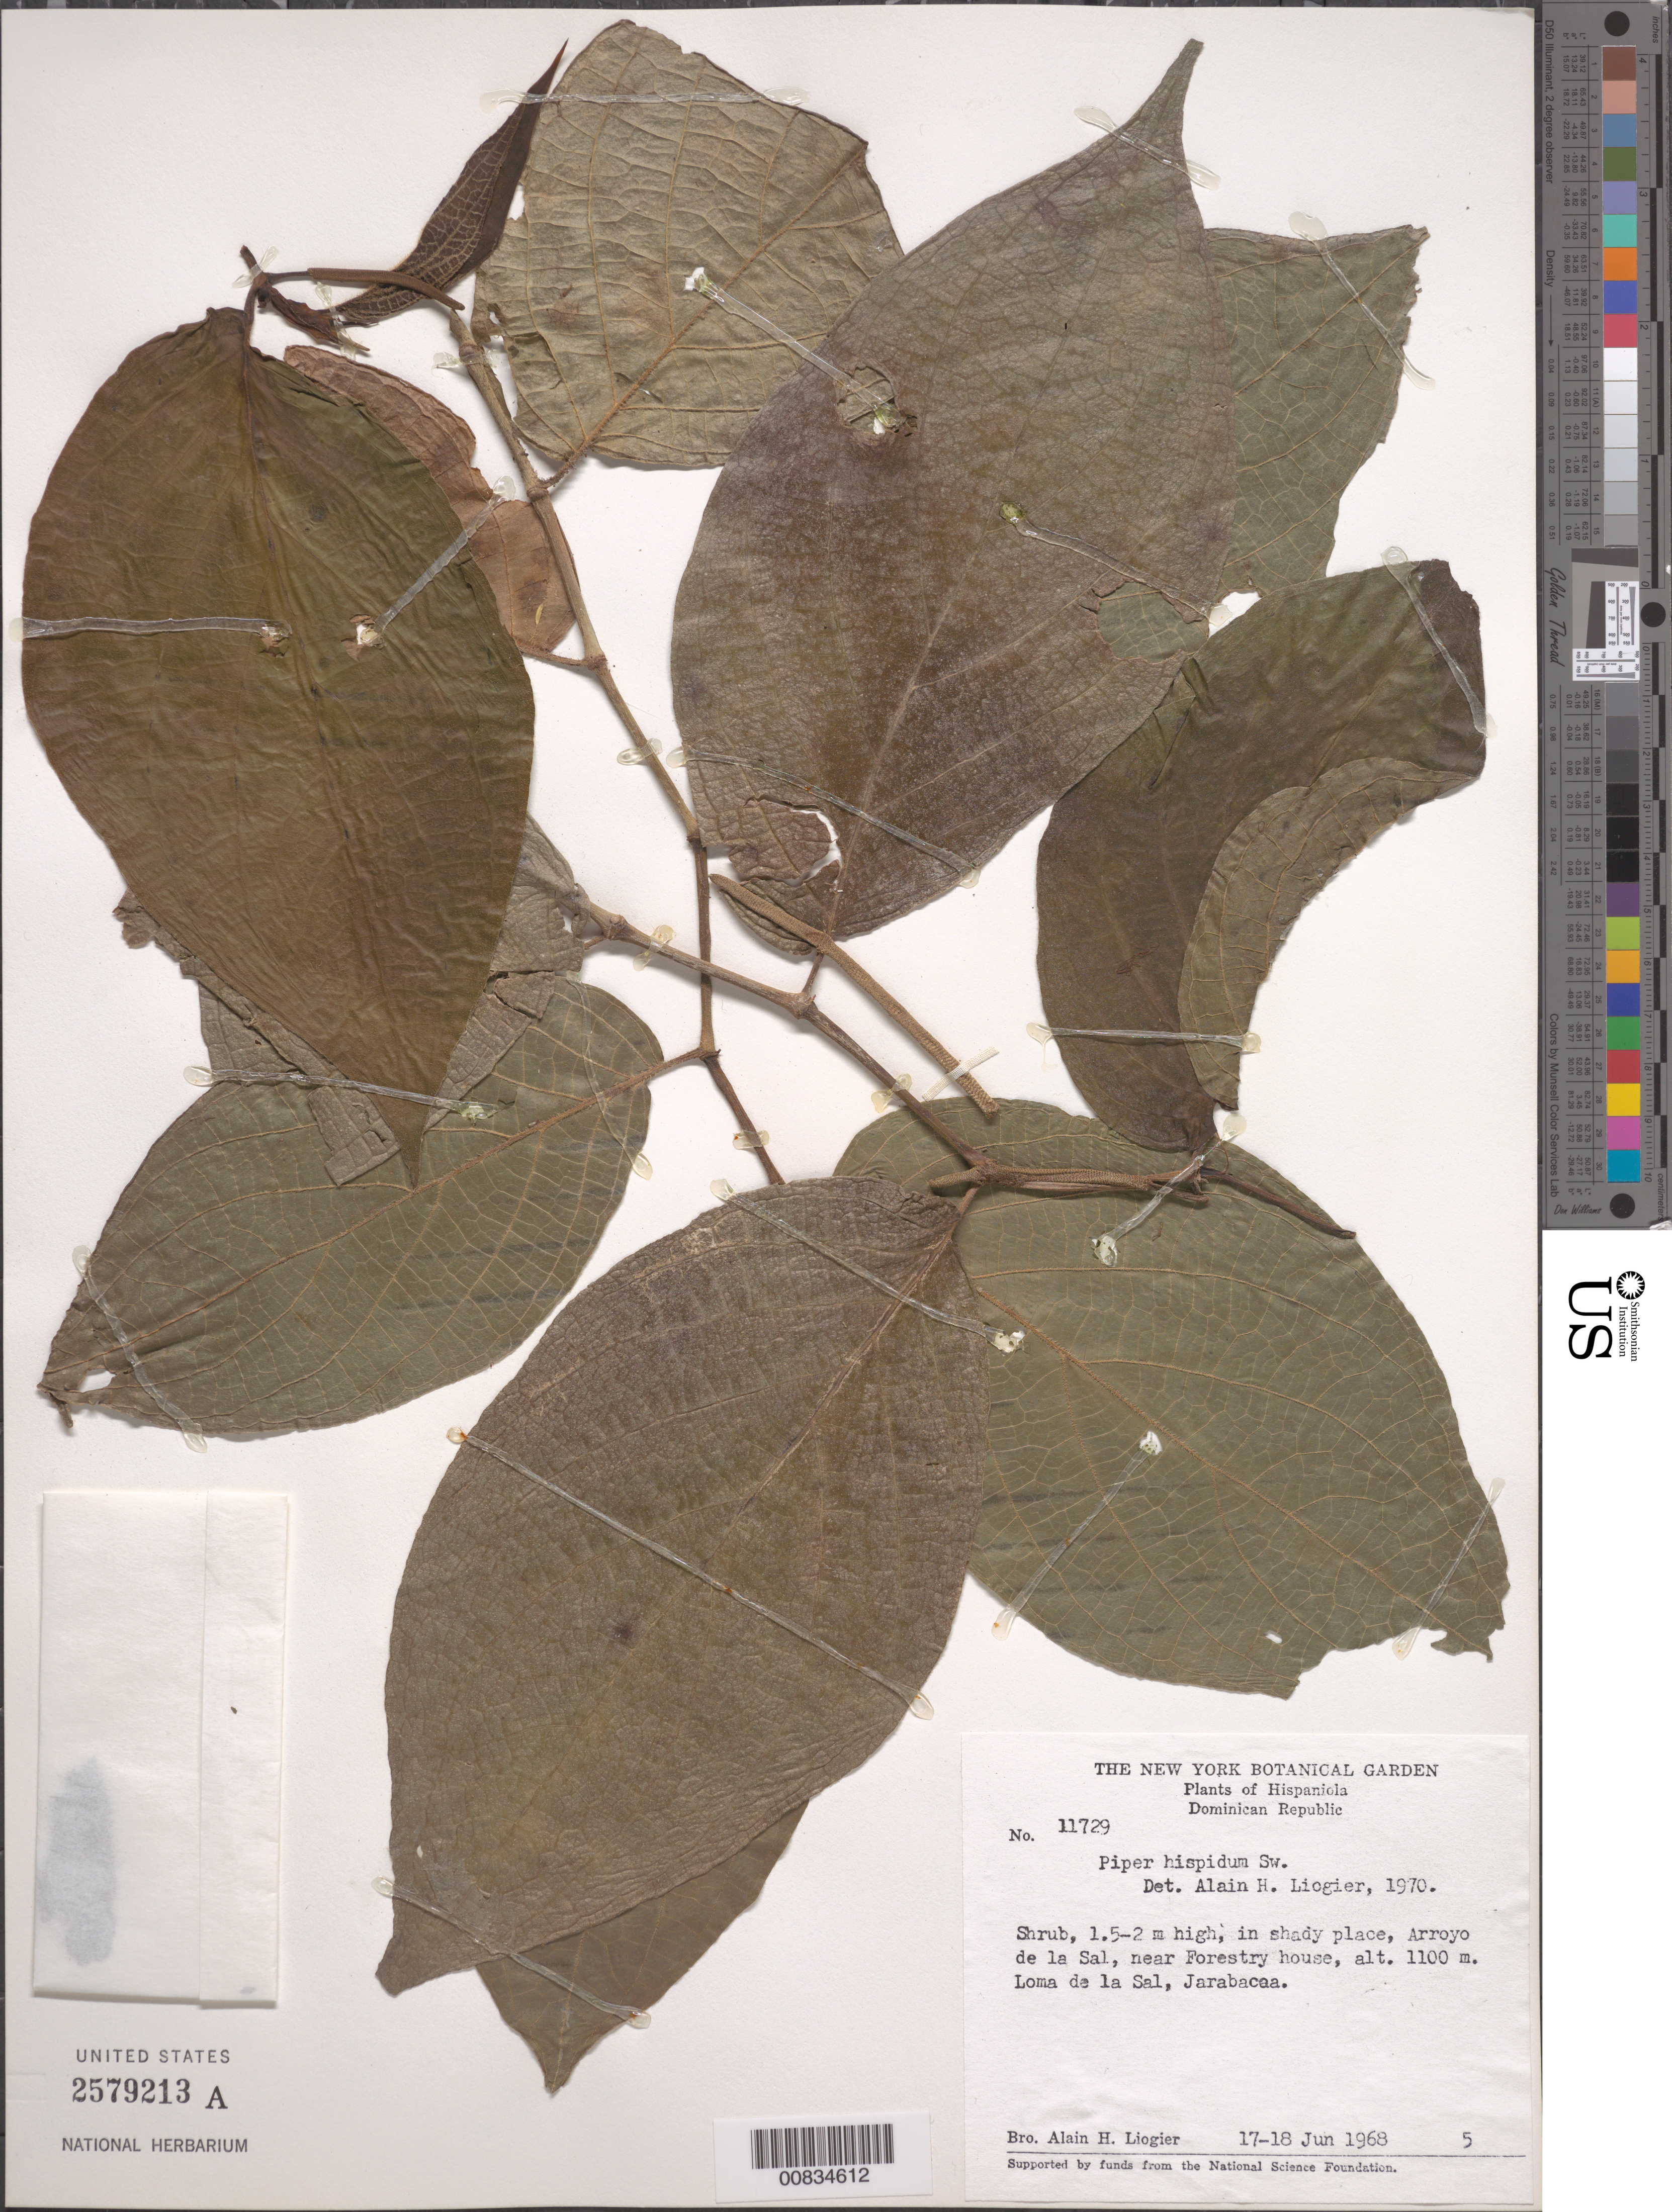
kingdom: Plantae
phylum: Tracheophyta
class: Magnoliopsida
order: Piperales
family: Piperaceae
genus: Piper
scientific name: Piper hispidum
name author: Sw.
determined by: Liogier, Alain H.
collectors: A. H. Liogier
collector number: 11729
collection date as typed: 17 Jun 1968 to 18 Jun 1968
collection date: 1968-06-17/1968-06-18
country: Dominican Republic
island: Hispaniola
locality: Arroyo de la Sal, near forestry house. Loma de la Sal, Jarabacoa.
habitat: In shady place.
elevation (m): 1100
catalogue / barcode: US 2579213A